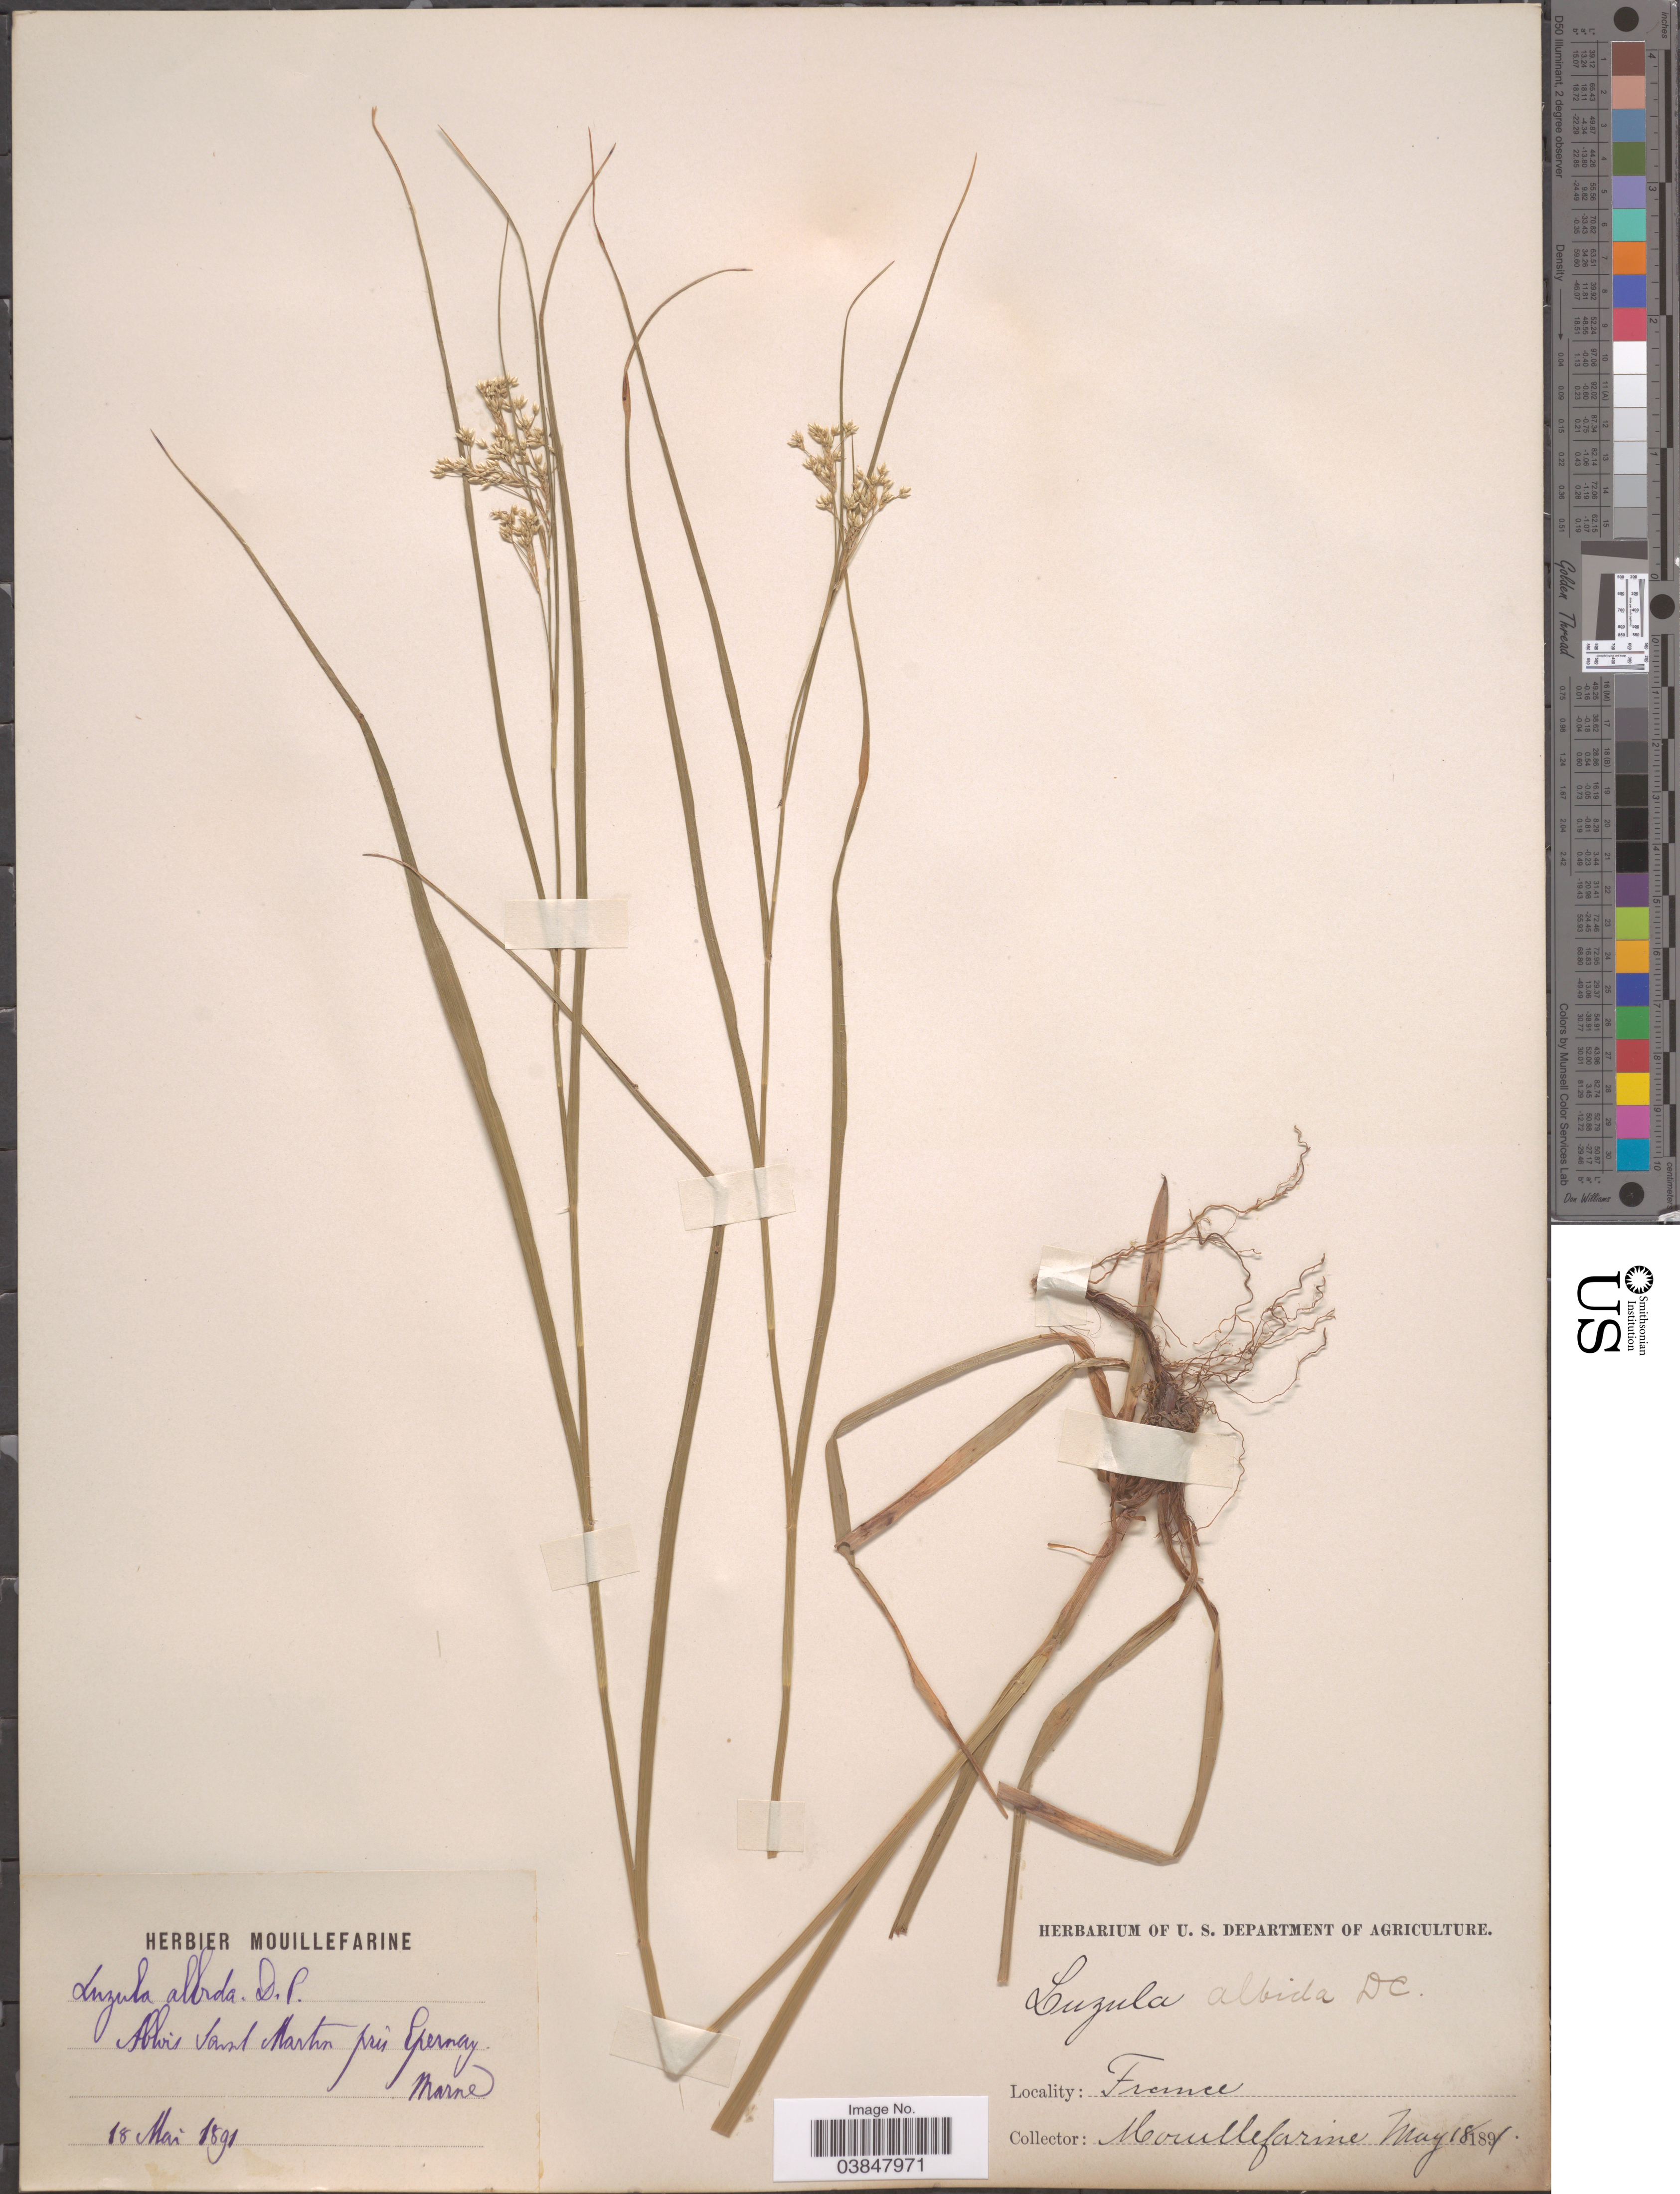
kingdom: Plantae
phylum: Tracheophyta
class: Liliopsida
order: Poales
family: Juncaceae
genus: Luzula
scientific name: Luzula luzuloides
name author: (Lam.) Dandy & Wilmott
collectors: A. Mouillefarine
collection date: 1891-05-18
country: France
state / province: Grand Est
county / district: Marne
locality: Ablois Saint Martin près Épernay, Marne.